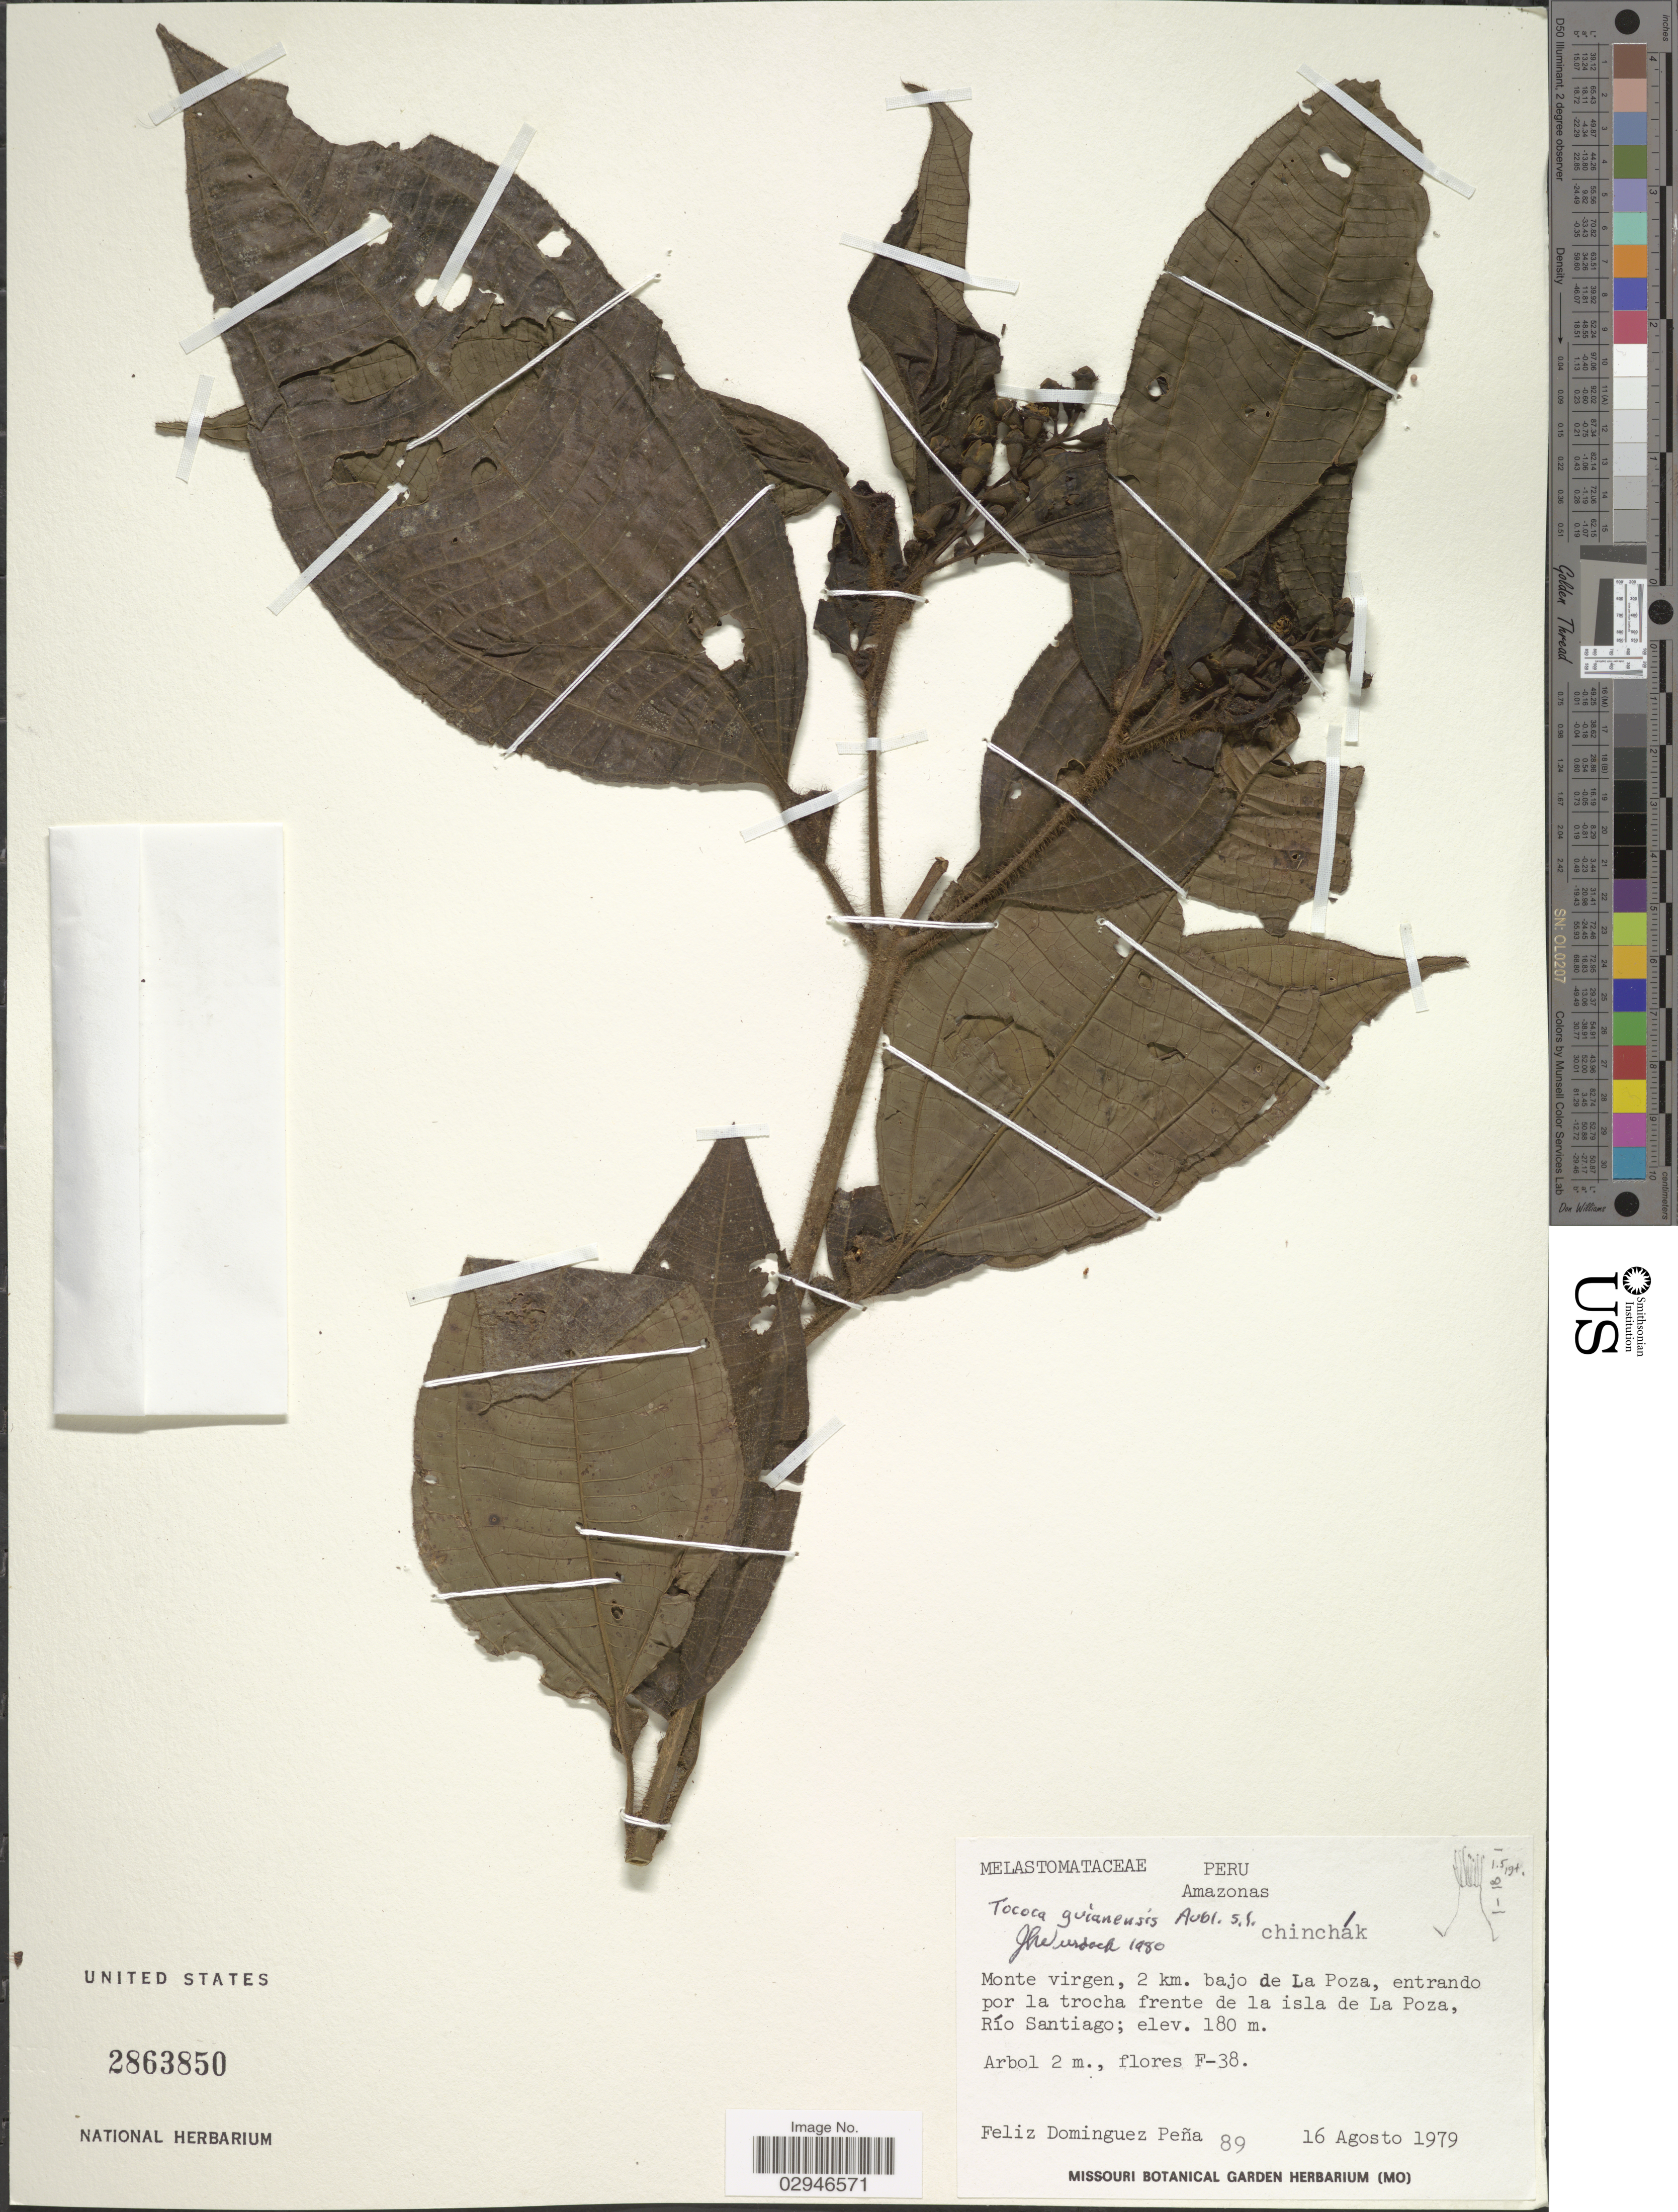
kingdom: Plantae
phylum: Tracheophyta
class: Magnoliopsida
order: Myrtales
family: Melastomataceae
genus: Tococa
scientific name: Tococa guianensis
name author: Aubl.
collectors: F. Dominguez Peña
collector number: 89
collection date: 1979-08-16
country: Peru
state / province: Amazonas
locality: Monte virgen, 2 km. bajo de La Poza, entrado por la trocha frente de la isla de La Poza, Río Santiago.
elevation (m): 180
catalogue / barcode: US 2863850